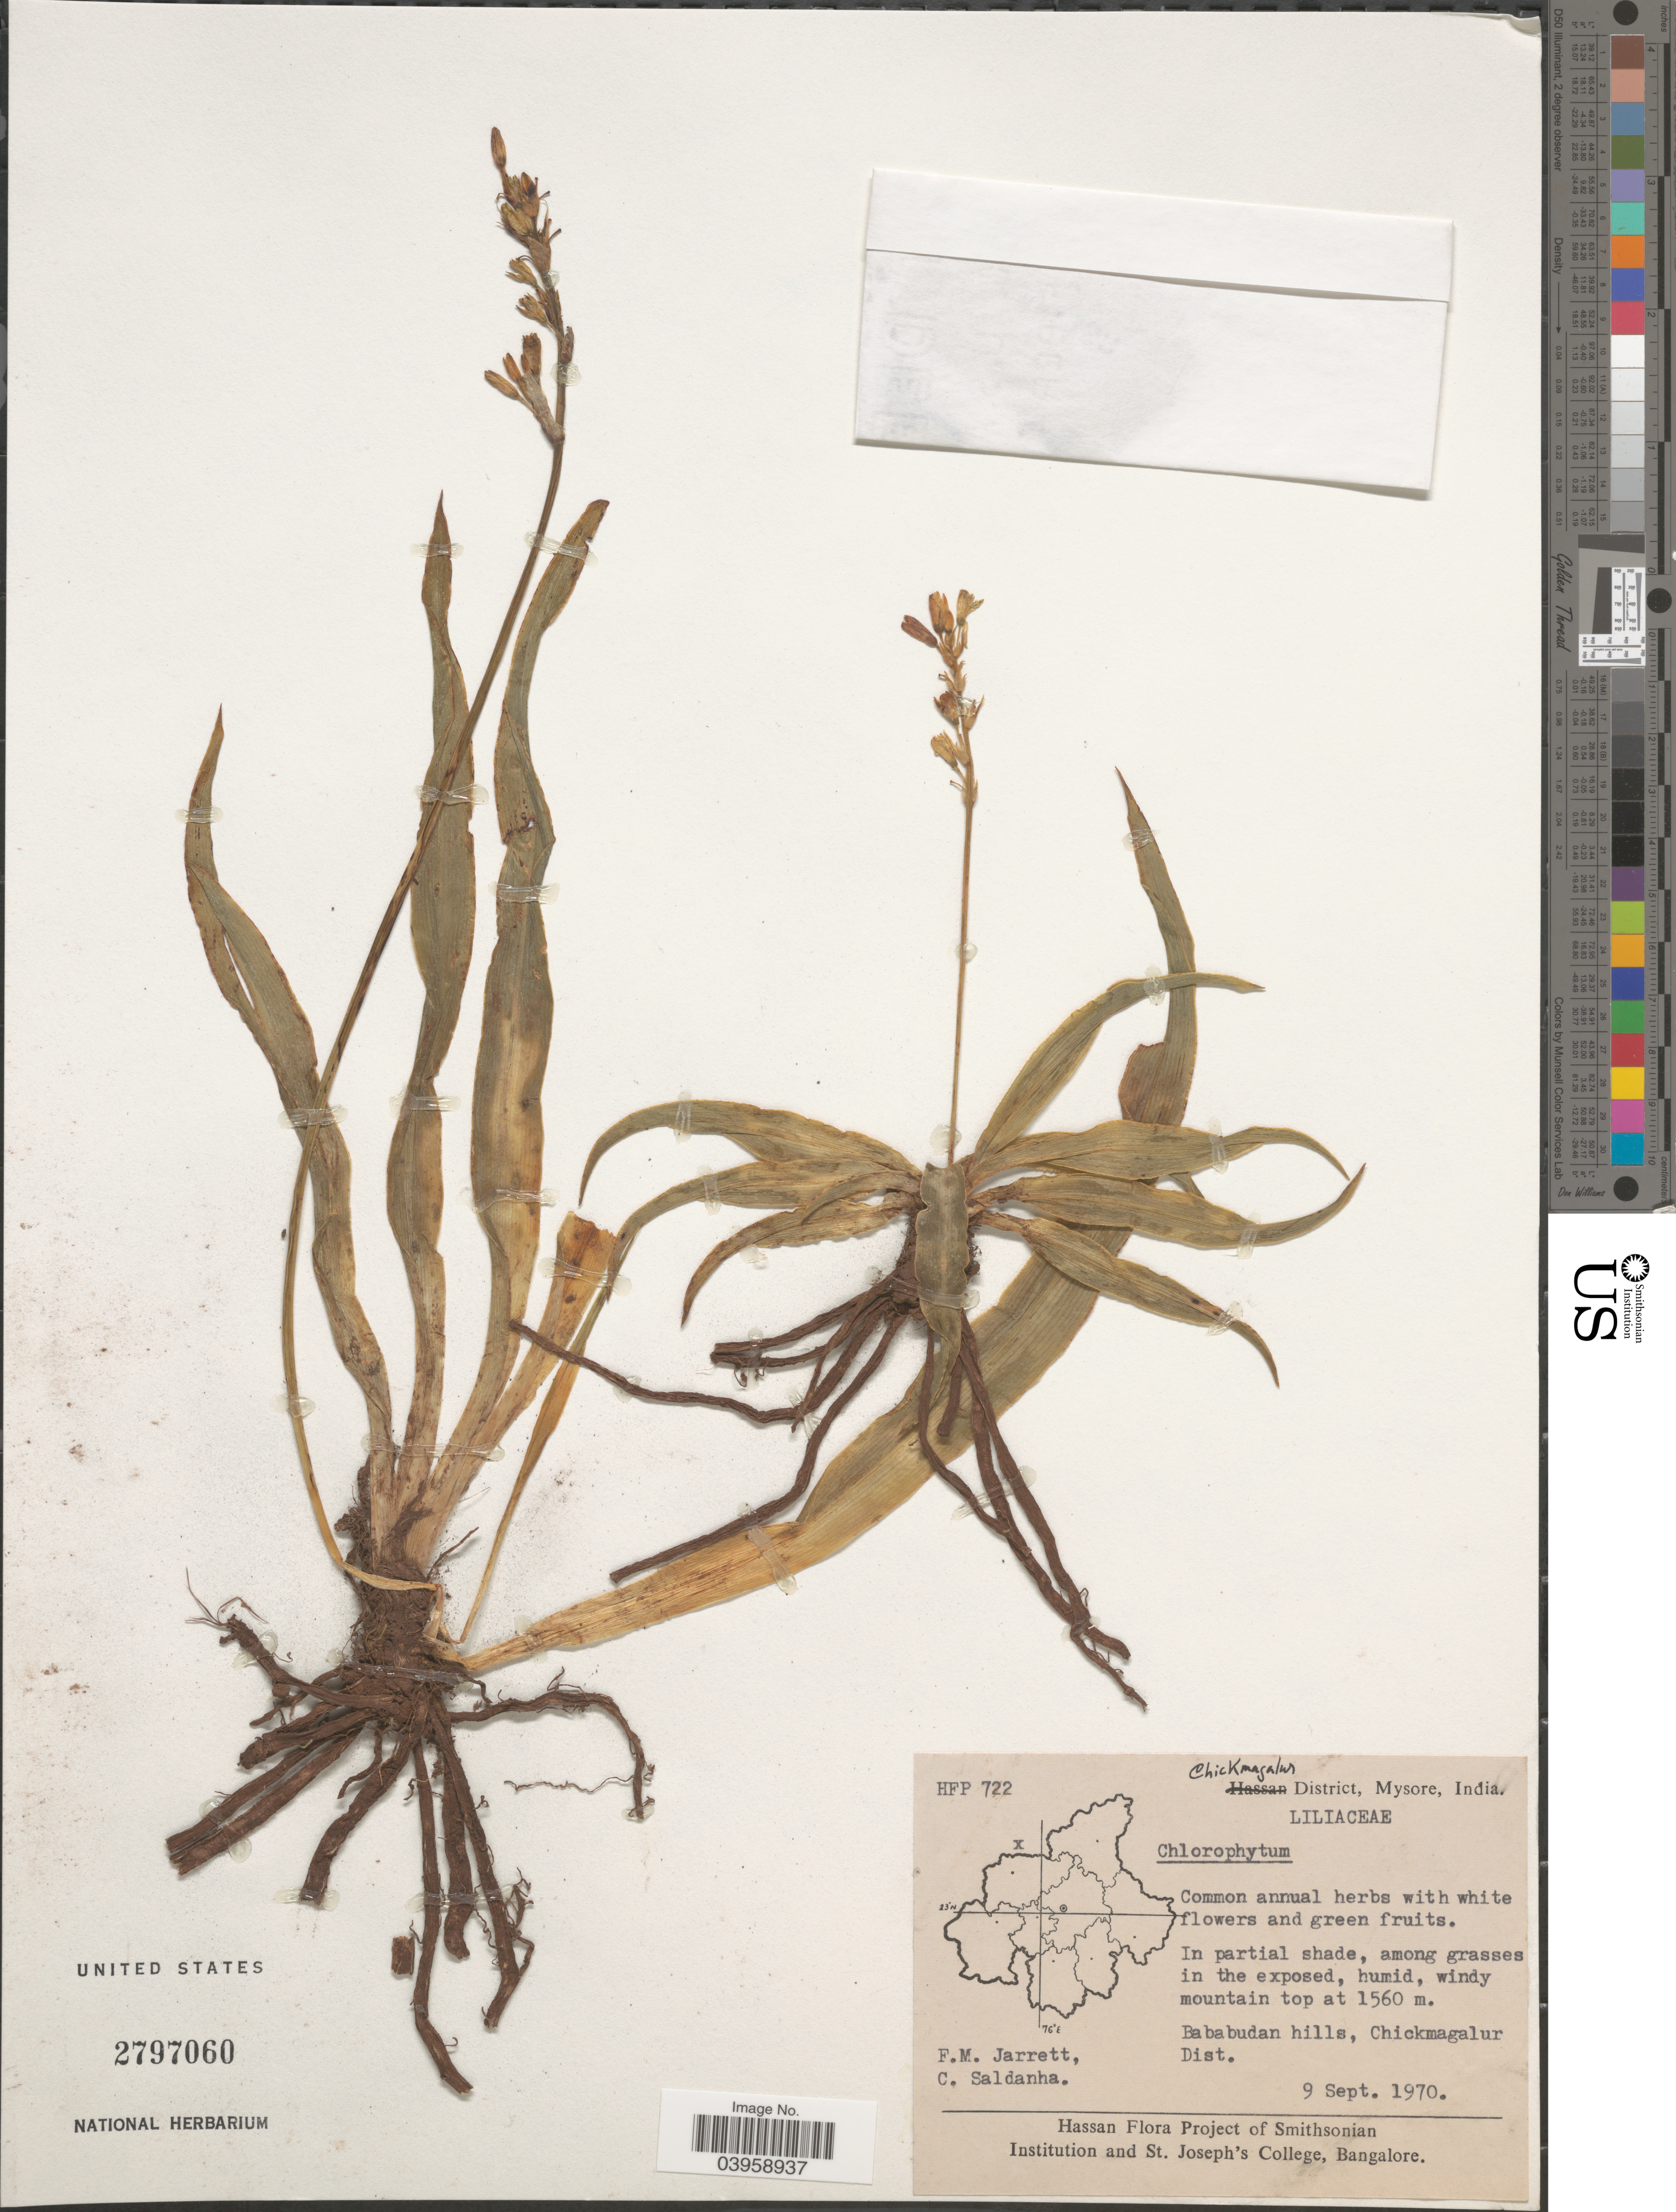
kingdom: Plantae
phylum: Tracheophyta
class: Liliopsida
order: Asparagales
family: Asparagaceae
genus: Chlorophytum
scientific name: Chlorophytum sp.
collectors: F. M. Jarrett & C. Saldanha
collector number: HFP 722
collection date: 1970-09-09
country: India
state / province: Karnataka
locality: Chickmagalur District, Mysore. Bababudan hills, Chickmagalur Dist.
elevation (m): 1560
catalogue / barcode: US 2797060